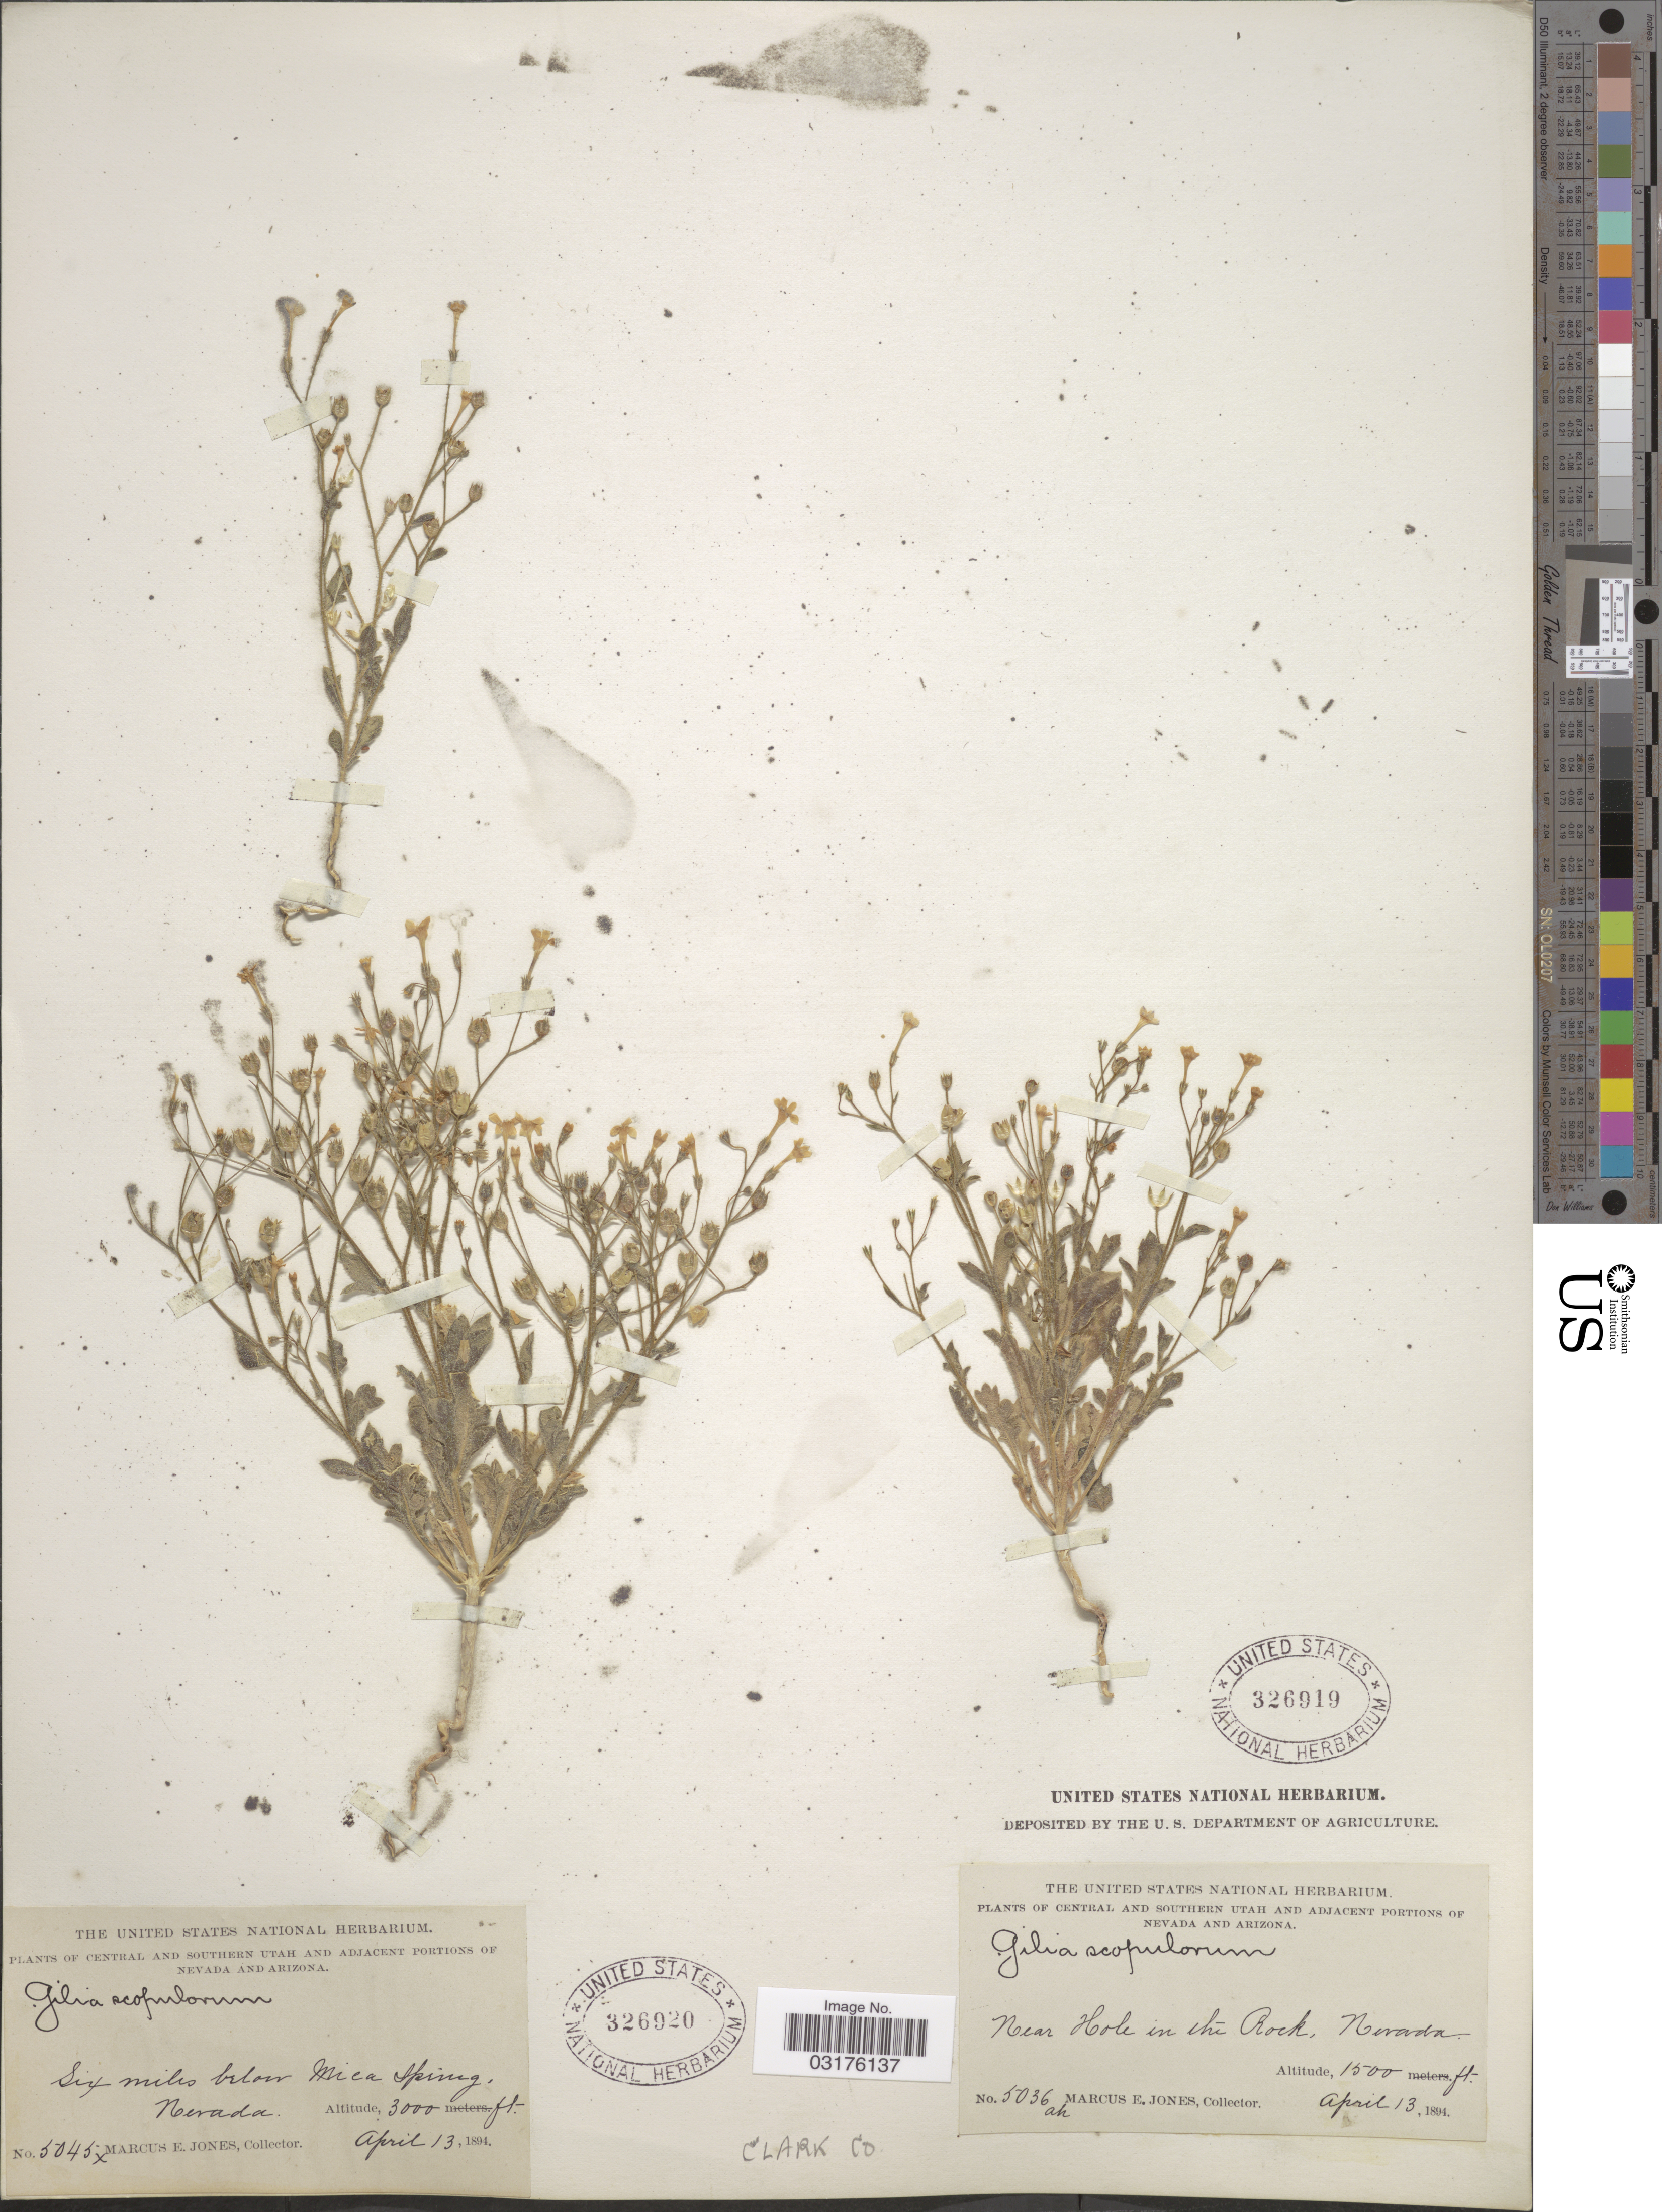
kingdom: Plantae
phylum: Tracheophyta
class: Magnoliopsida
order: Ericales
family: Polemoniaceae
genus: Gilia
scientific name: Gilia scopulorum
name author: M.E. Jones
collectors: M. E. Jones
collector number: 5045x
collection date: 1894-04-13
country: United States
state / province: Nevada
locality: Six miles below Mica Springs, Nevada.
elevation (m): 457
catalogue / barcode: US 326920